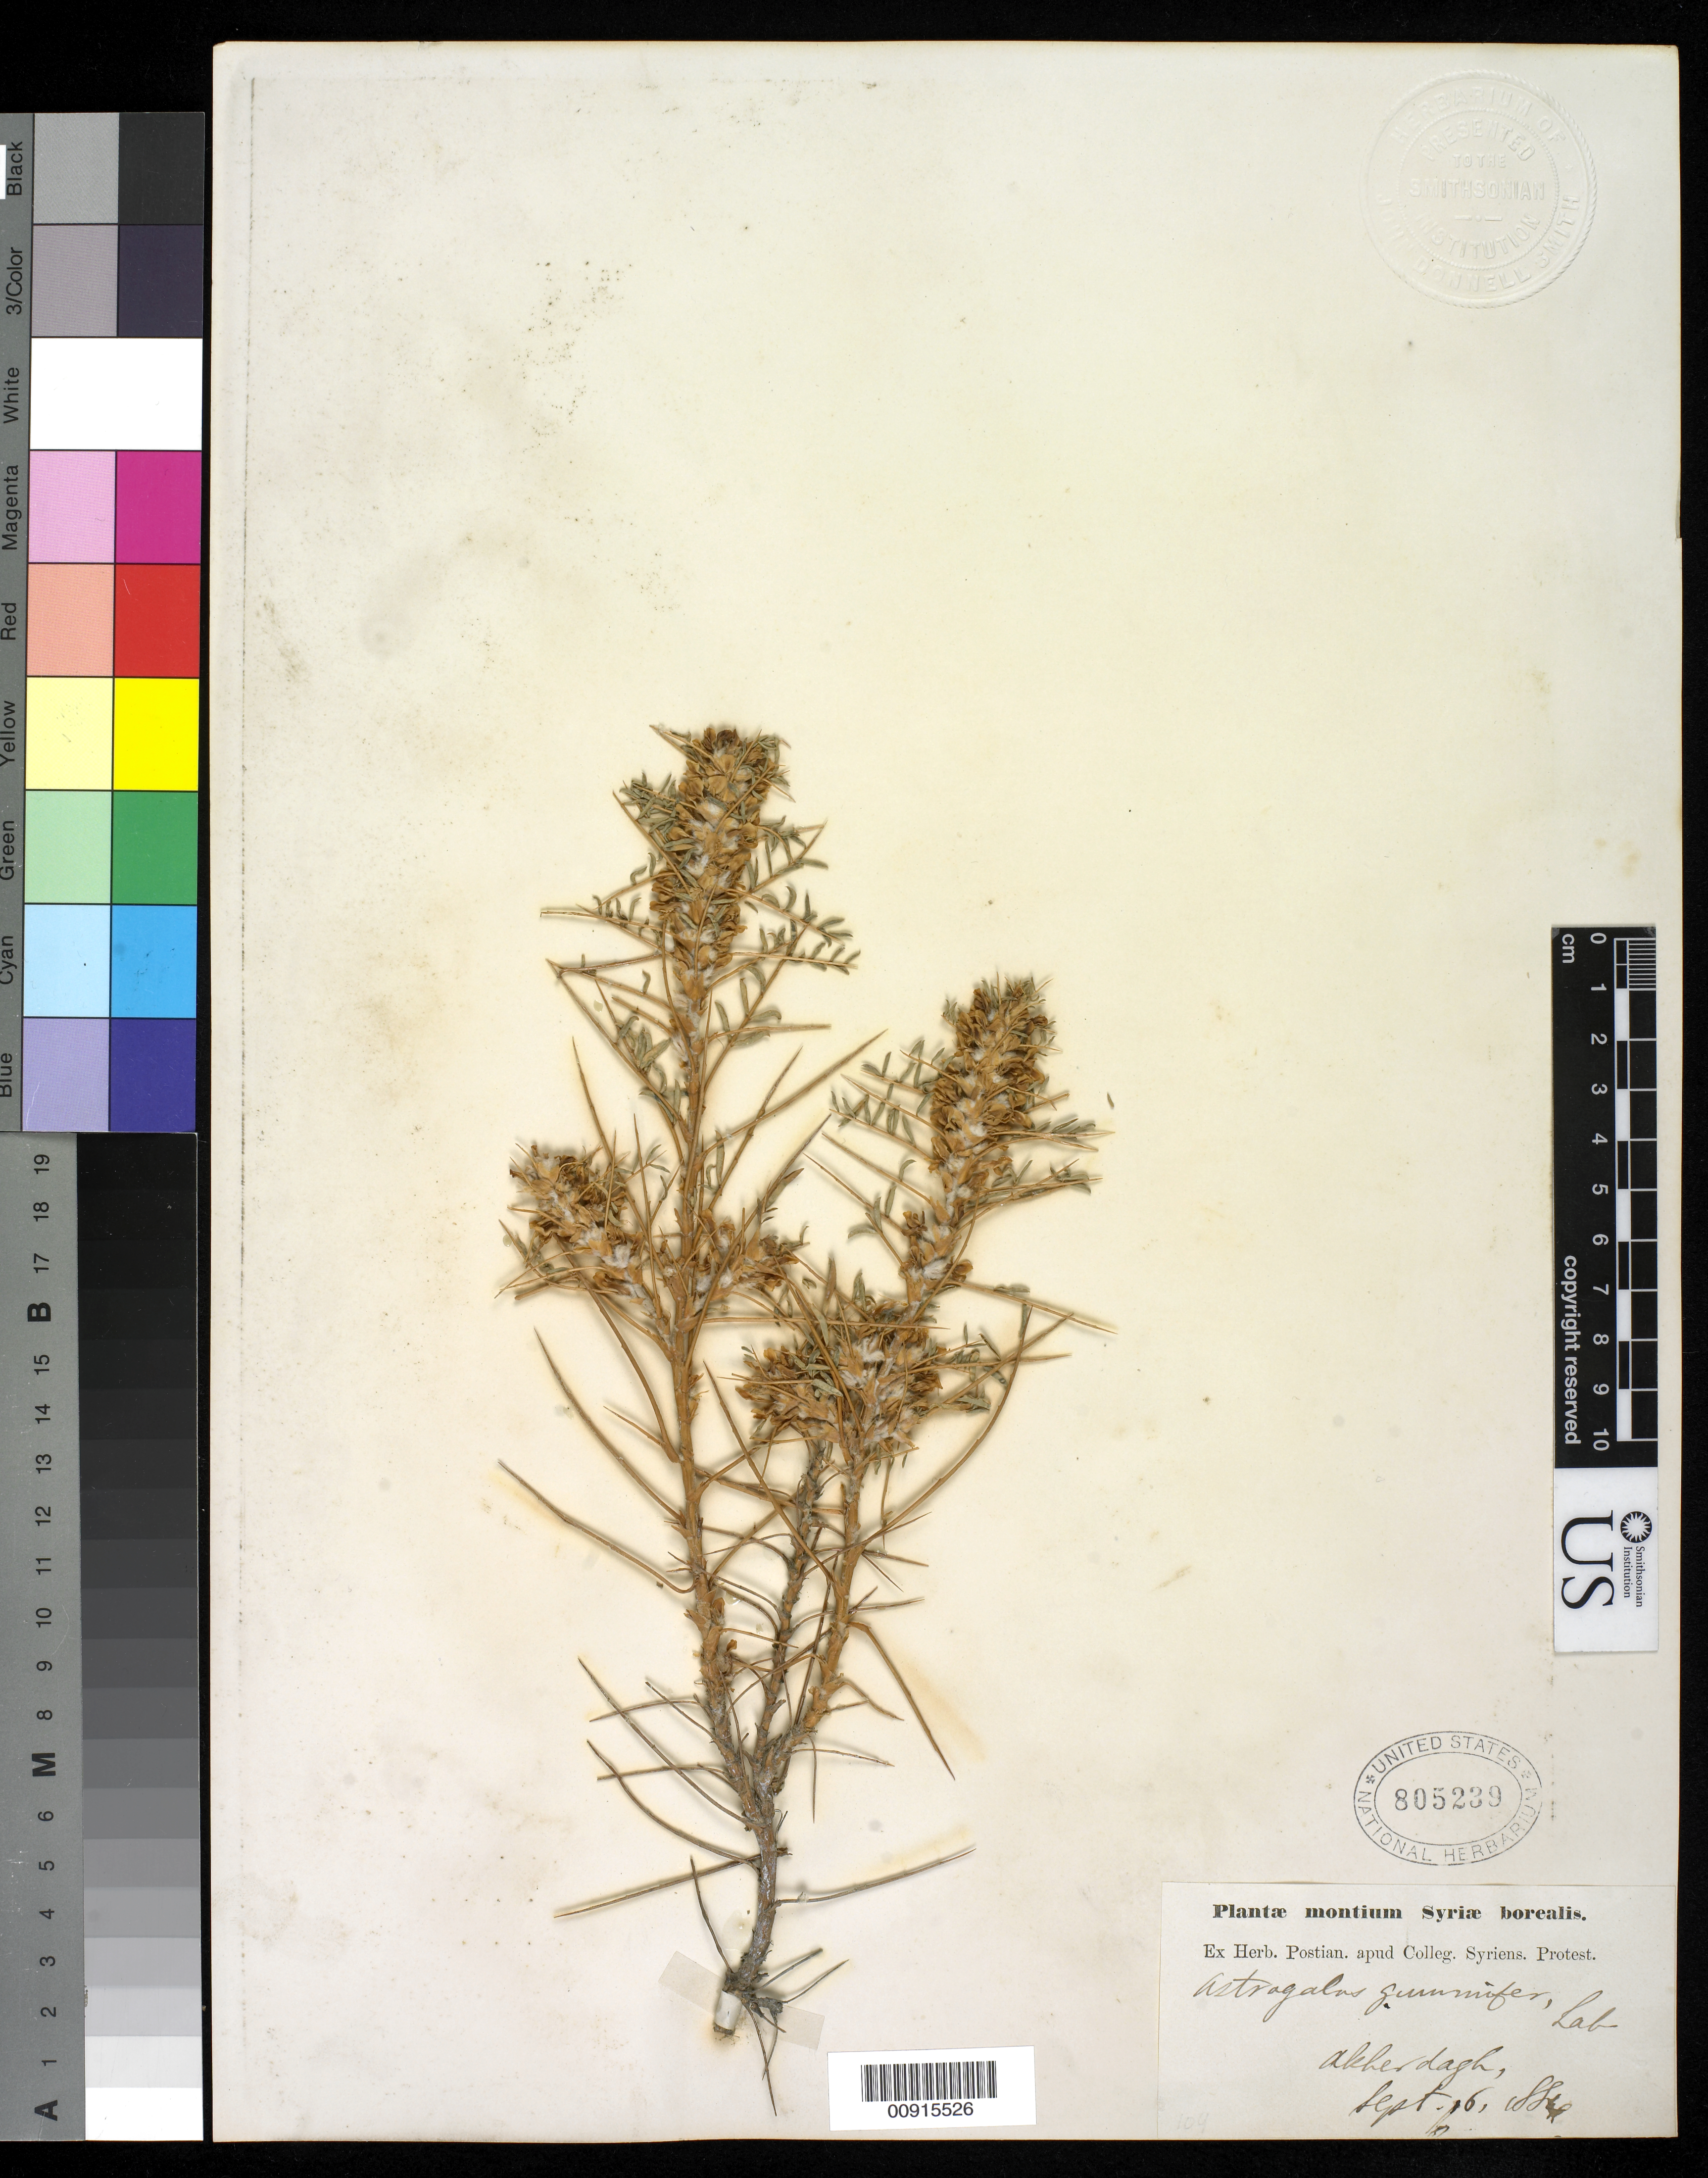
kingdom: Plantae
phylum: Tracheophyta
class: Magnoliopsida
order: Fabales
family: Fabaceae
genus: Astragalus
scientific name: Astragalus gummifera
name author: Labill.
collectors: -. Postian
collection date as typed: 16 Sep 1884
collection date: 1884-09-16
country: Syria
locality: akherdagh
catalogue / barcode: US 805239